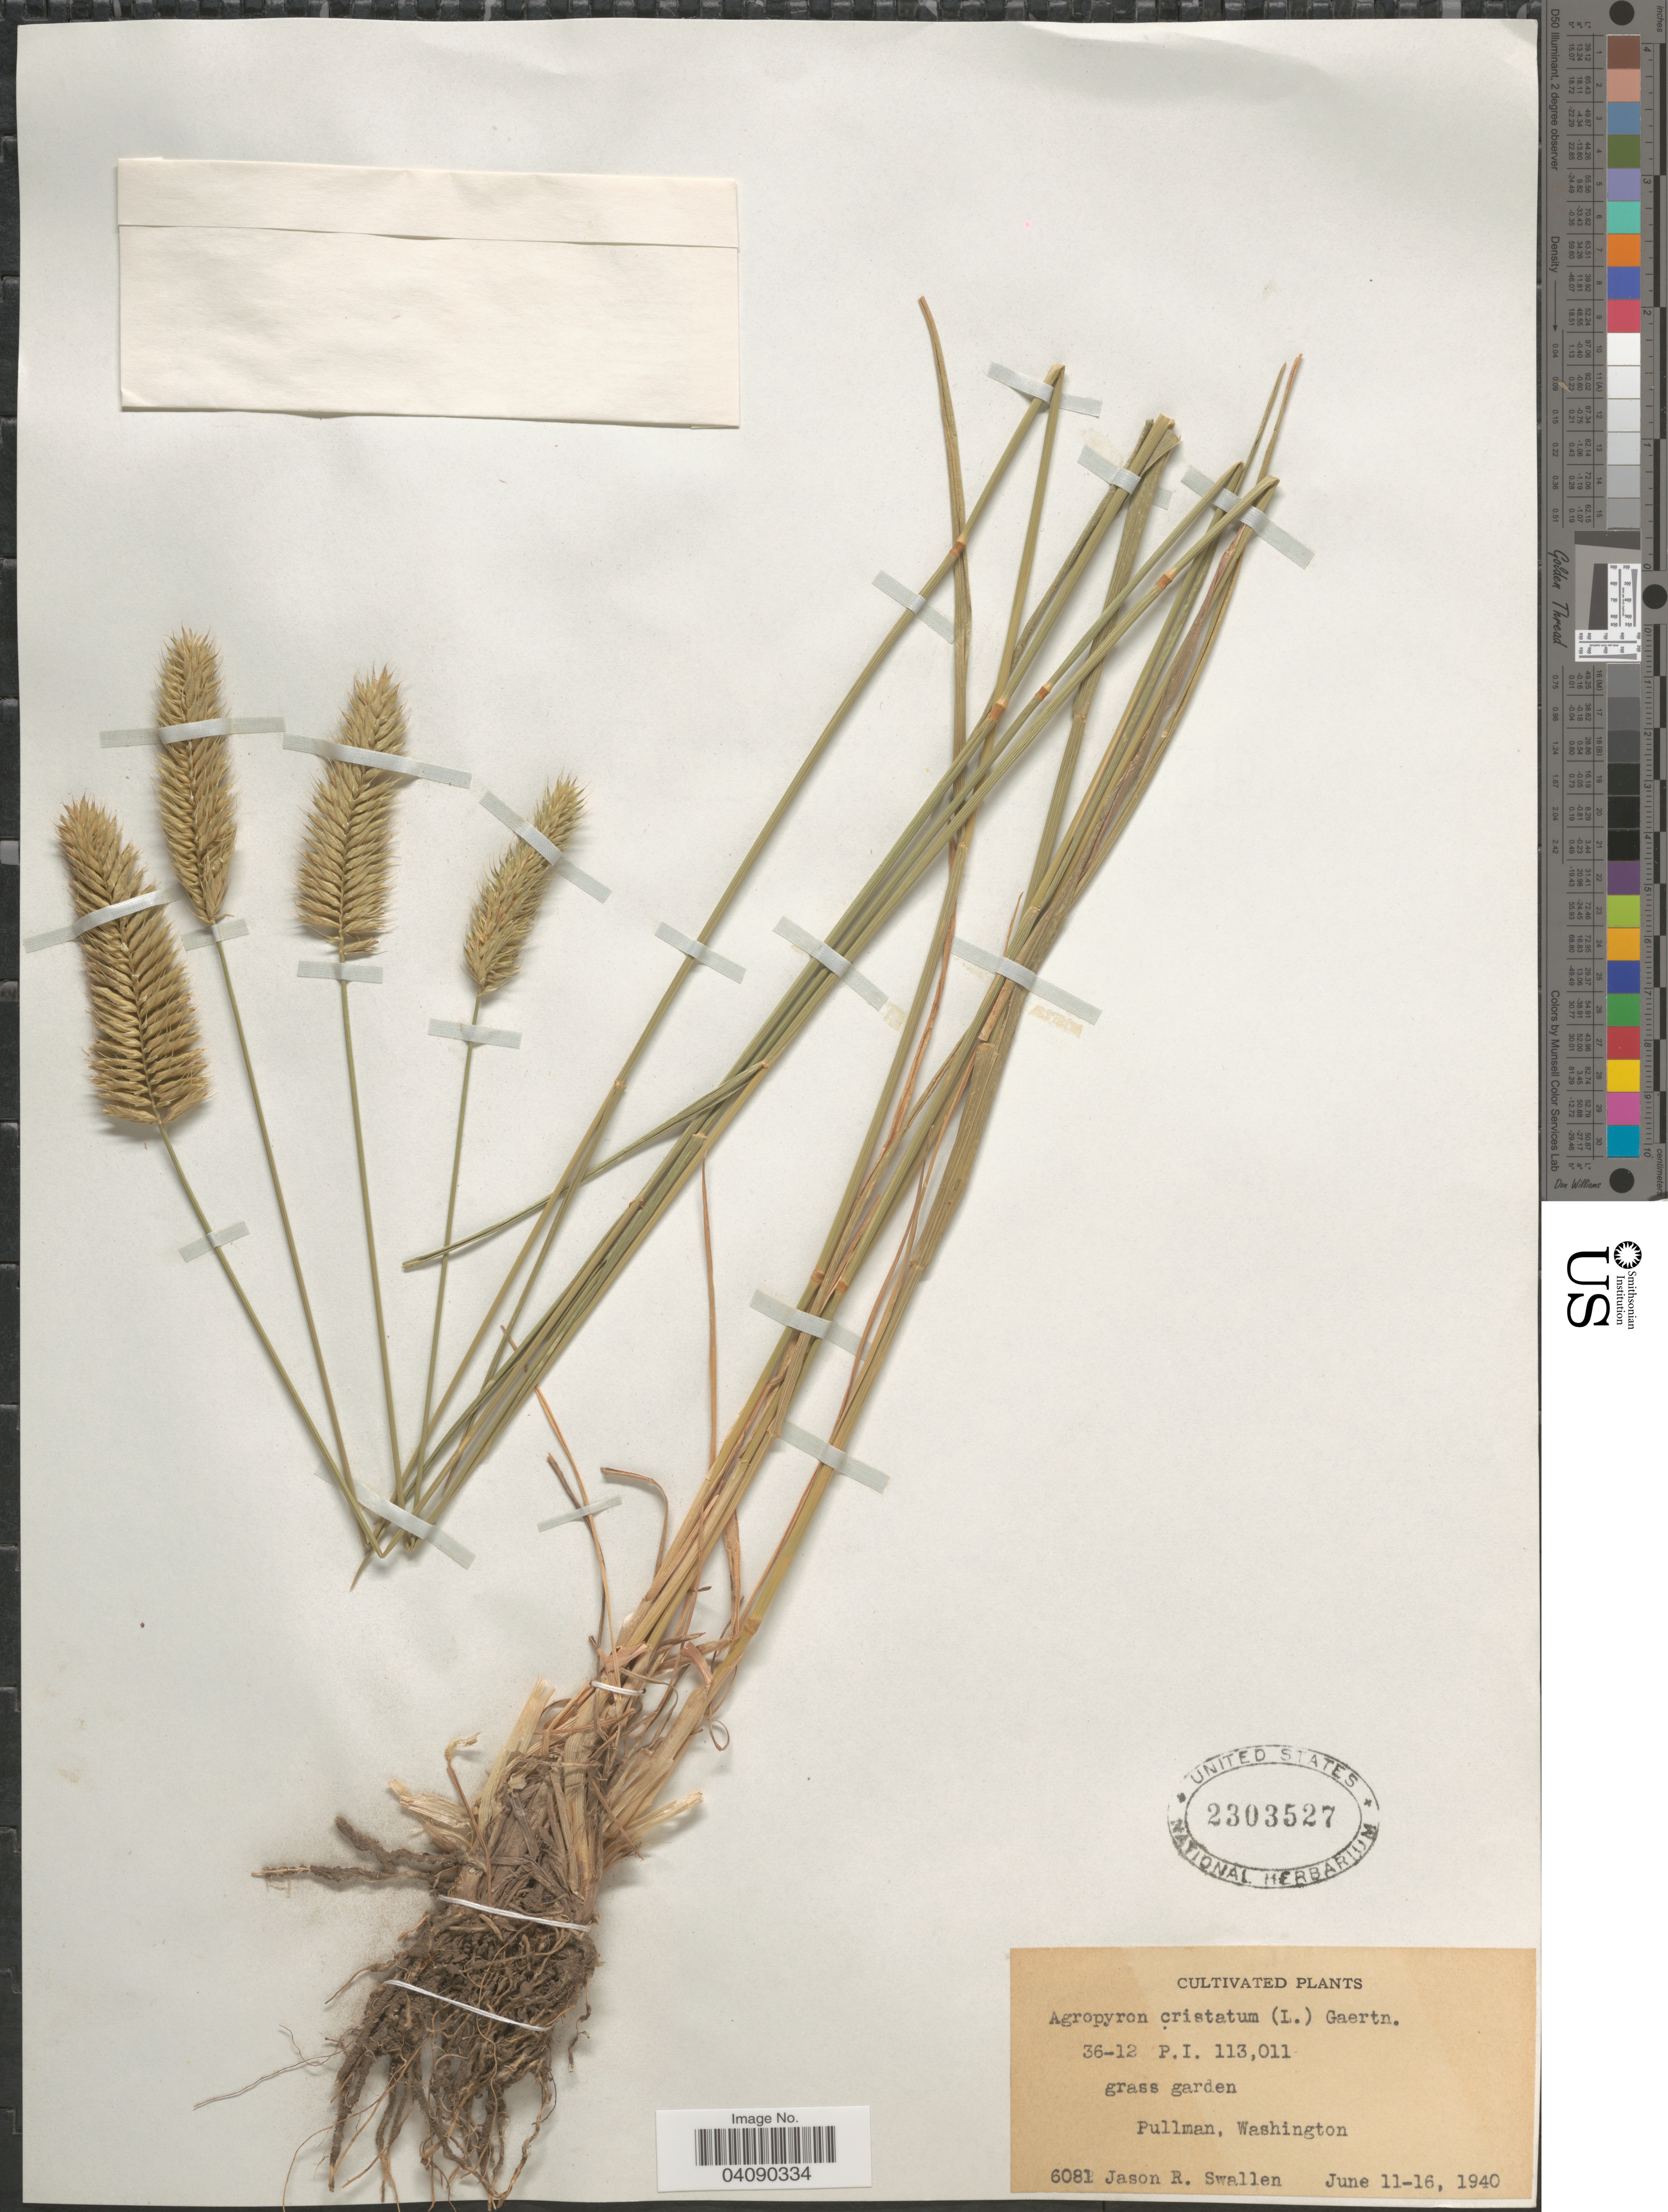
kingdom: Plantae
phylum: Tracheophyta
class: Liliopsida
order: Poales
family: Poaceae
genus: Agropyron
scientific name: Agropyron cristatum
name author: (L.) Gaertn.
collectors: J. R. Swallen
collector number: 6081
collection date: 1940-06-11/1940-06-16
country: United States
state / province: Washington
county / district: Whitman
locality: Grass garden, Pullman.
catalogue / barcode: US 2303527